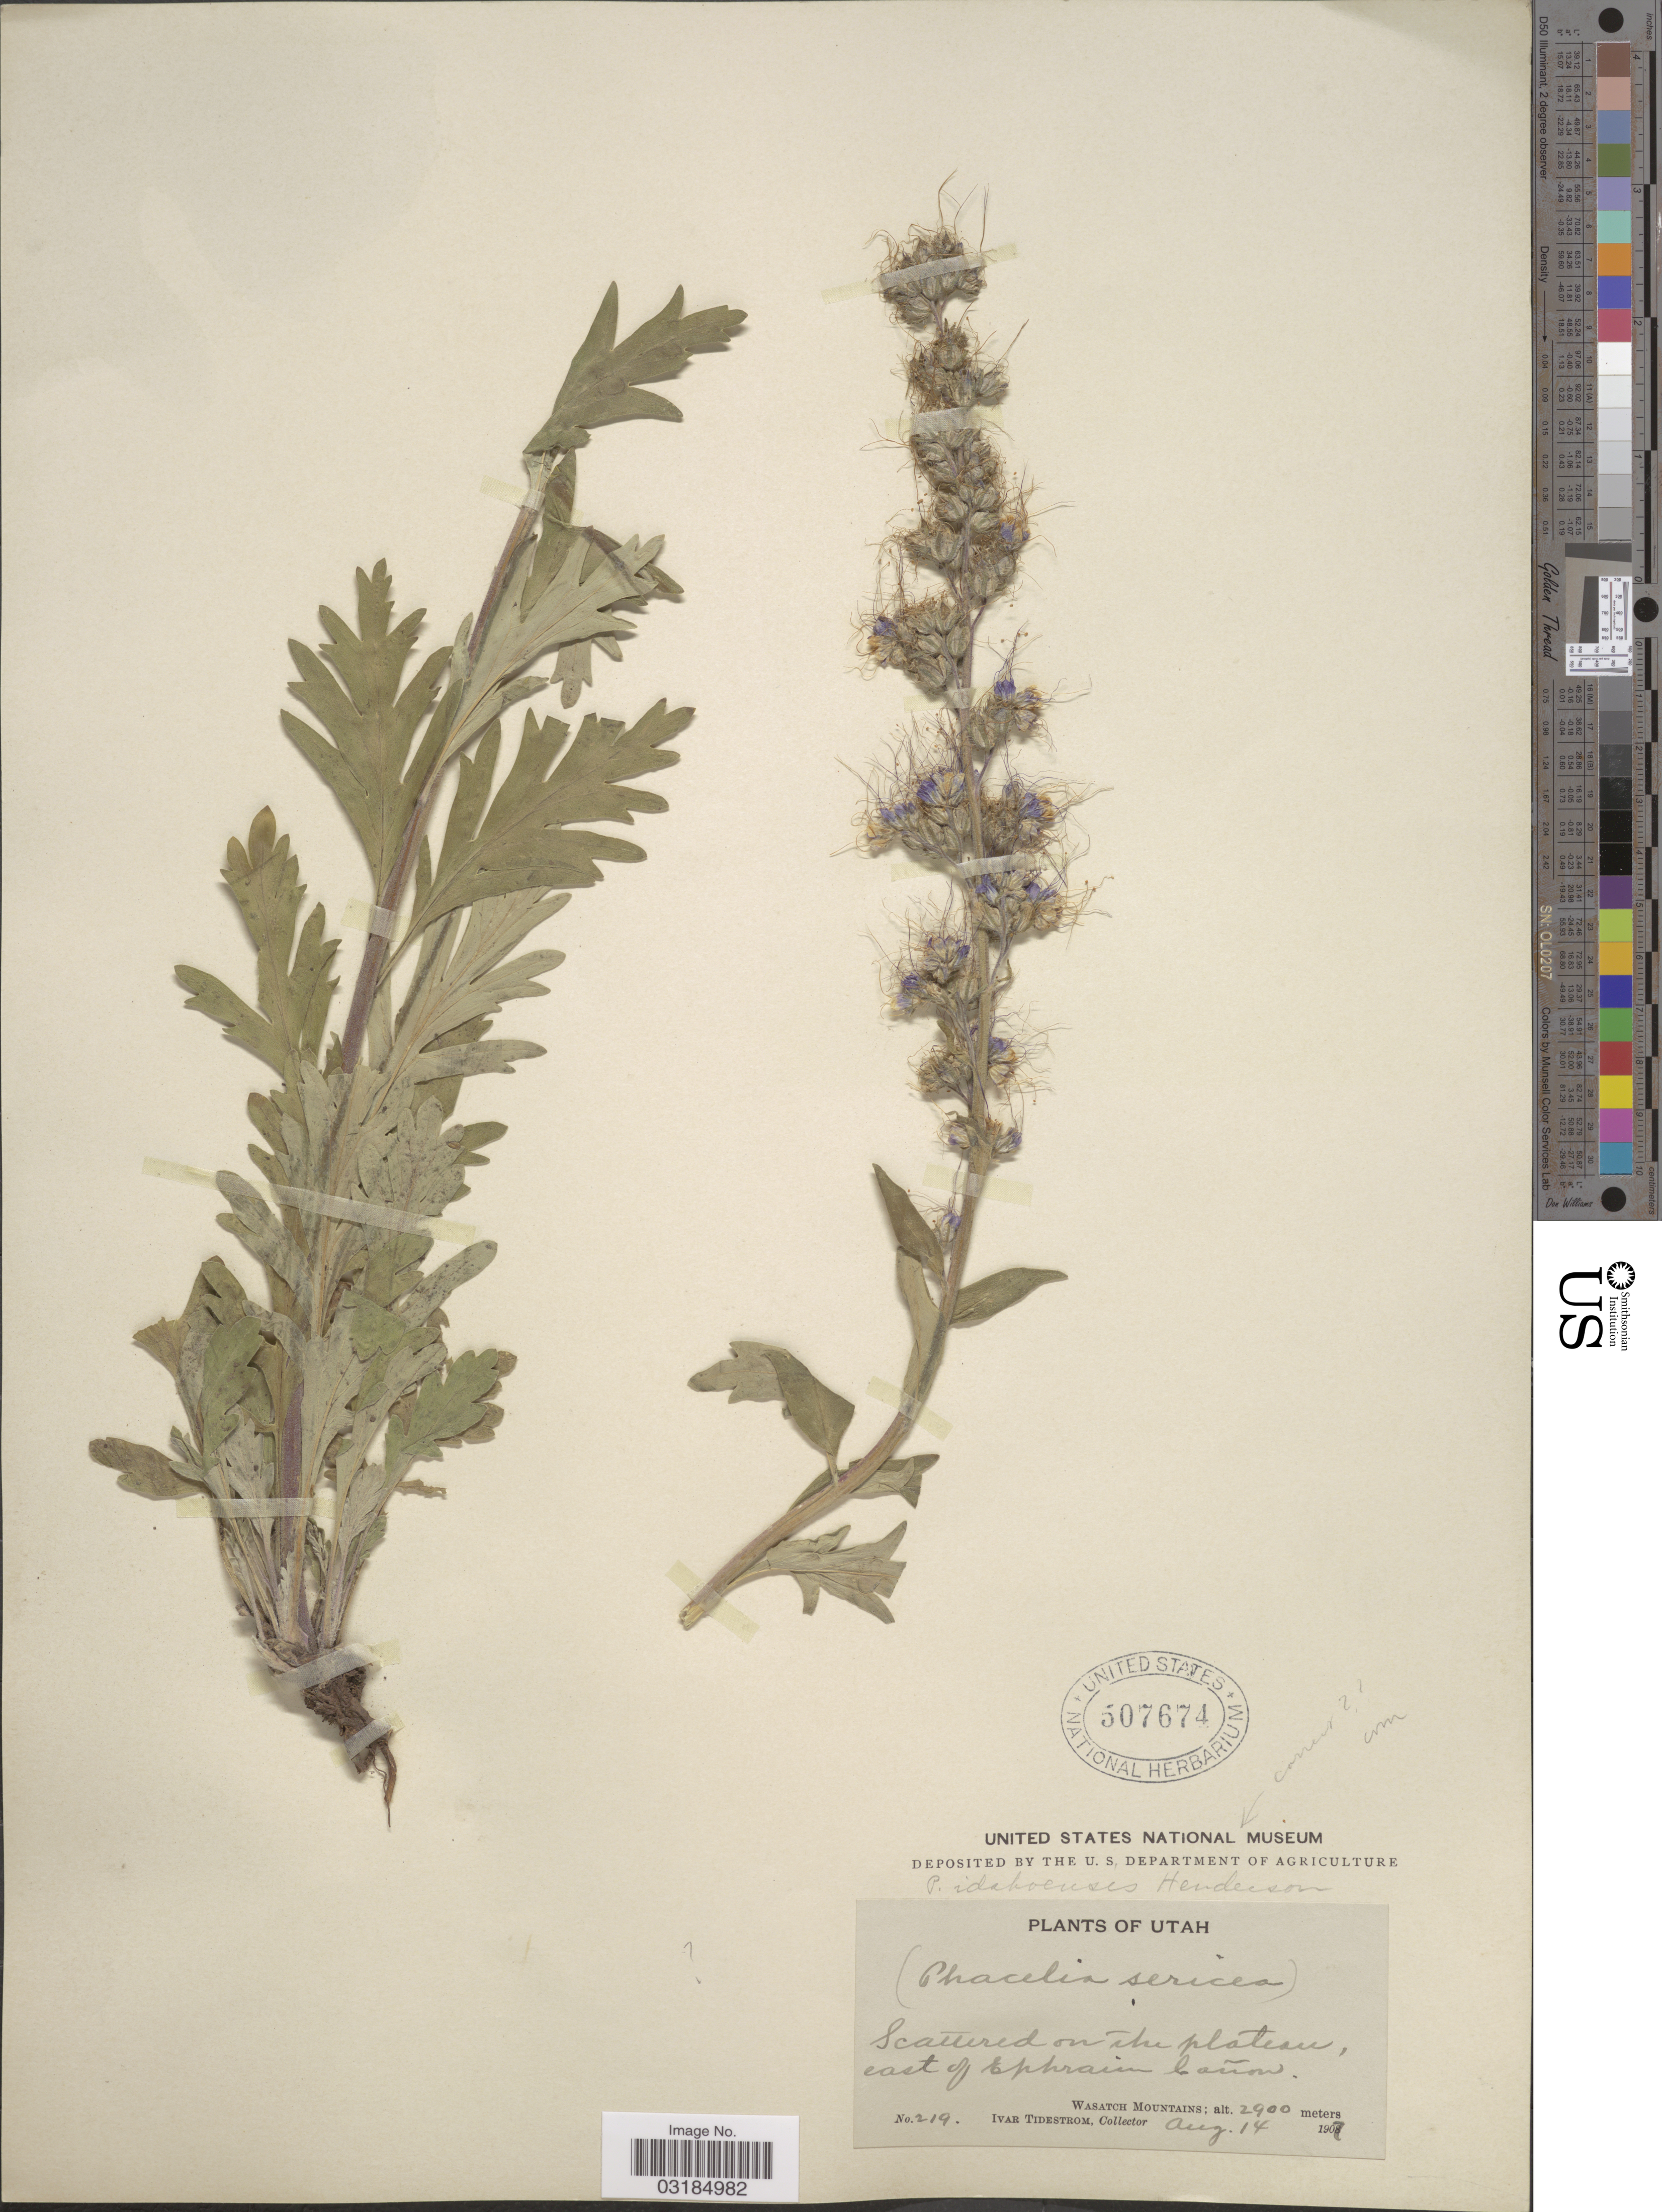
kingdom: Plantae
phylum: Tracheophyta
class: Magnoliopsida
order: Boraginales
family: Hydrophyllaceae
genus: Phacelia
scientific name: Phacelia ciliosa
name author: Rydb.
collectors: I. F. Tidestrom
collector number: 219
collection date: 1907-08-14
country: United States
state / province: Utah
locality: East of Ephraim Cañon. Wasatch Mountains.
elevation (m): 2900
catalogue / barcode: US 507674